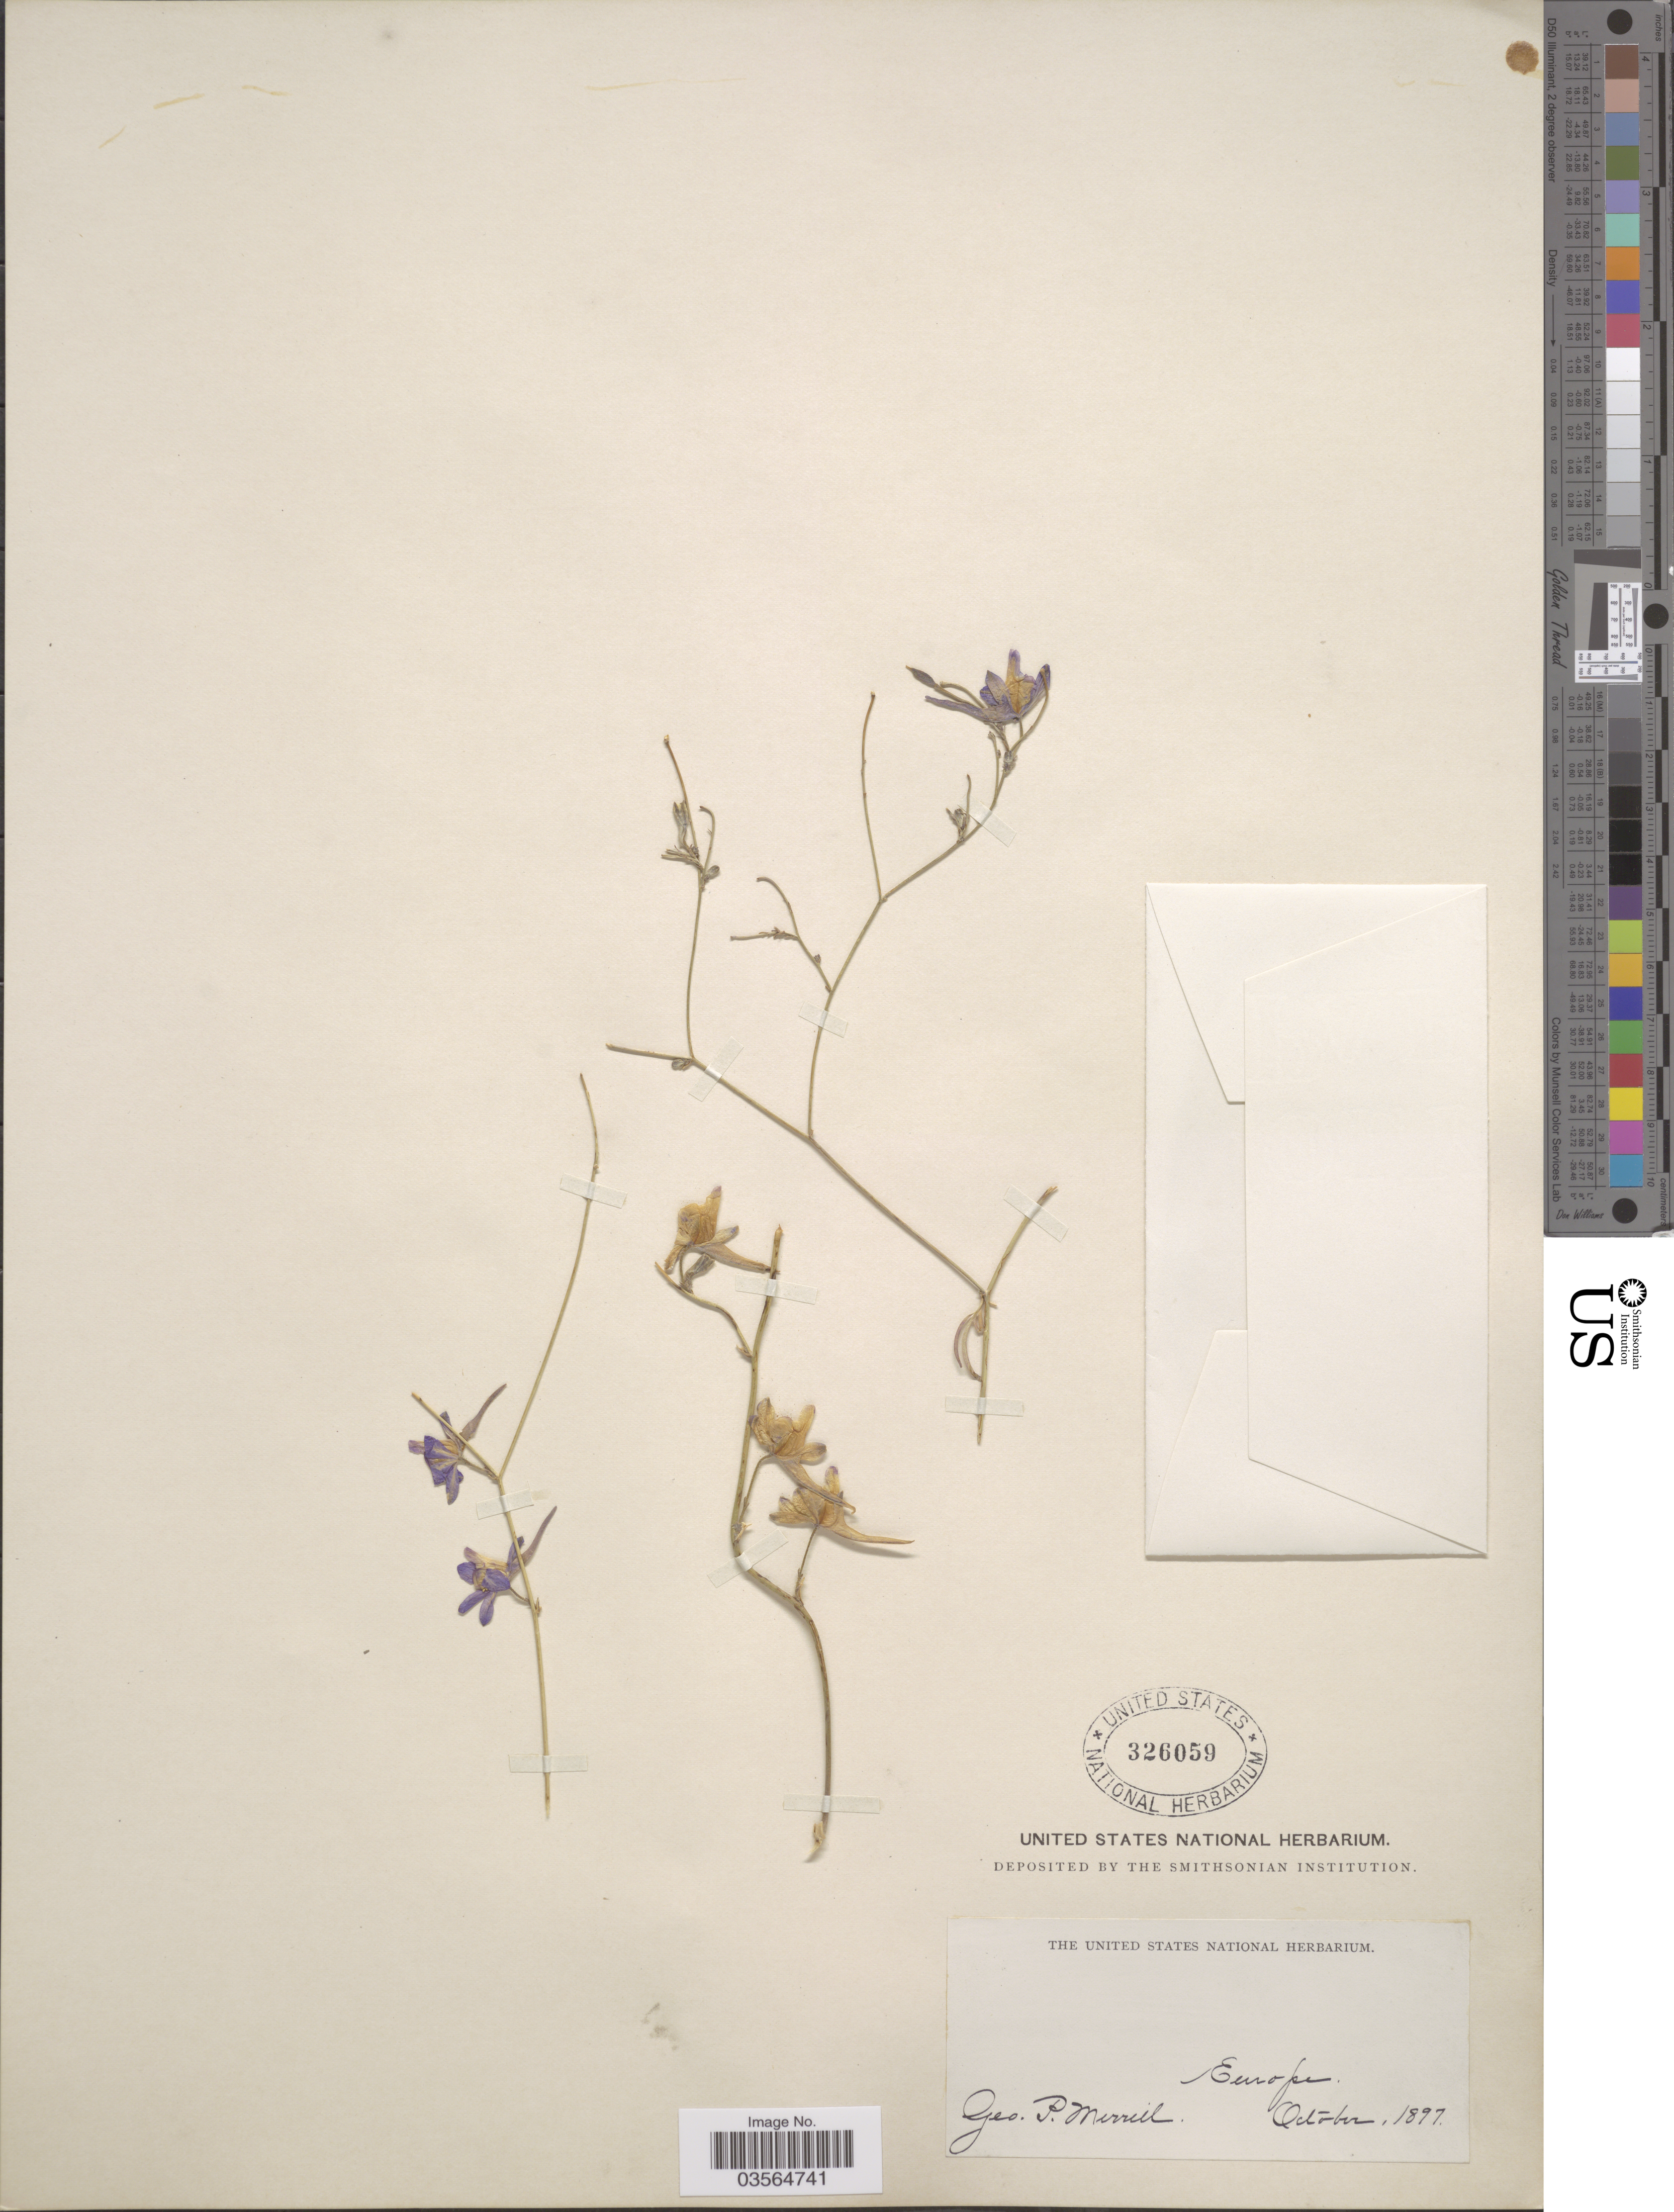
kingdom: Plantae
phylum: Tracheophyta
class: Magnoliopsida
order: Ranunculales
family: Ranunculaceae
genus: Delphinium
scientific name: Delphinium sp.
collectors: G. P. Merrill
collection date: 1897-10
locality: Europe.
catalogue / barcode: US 326059